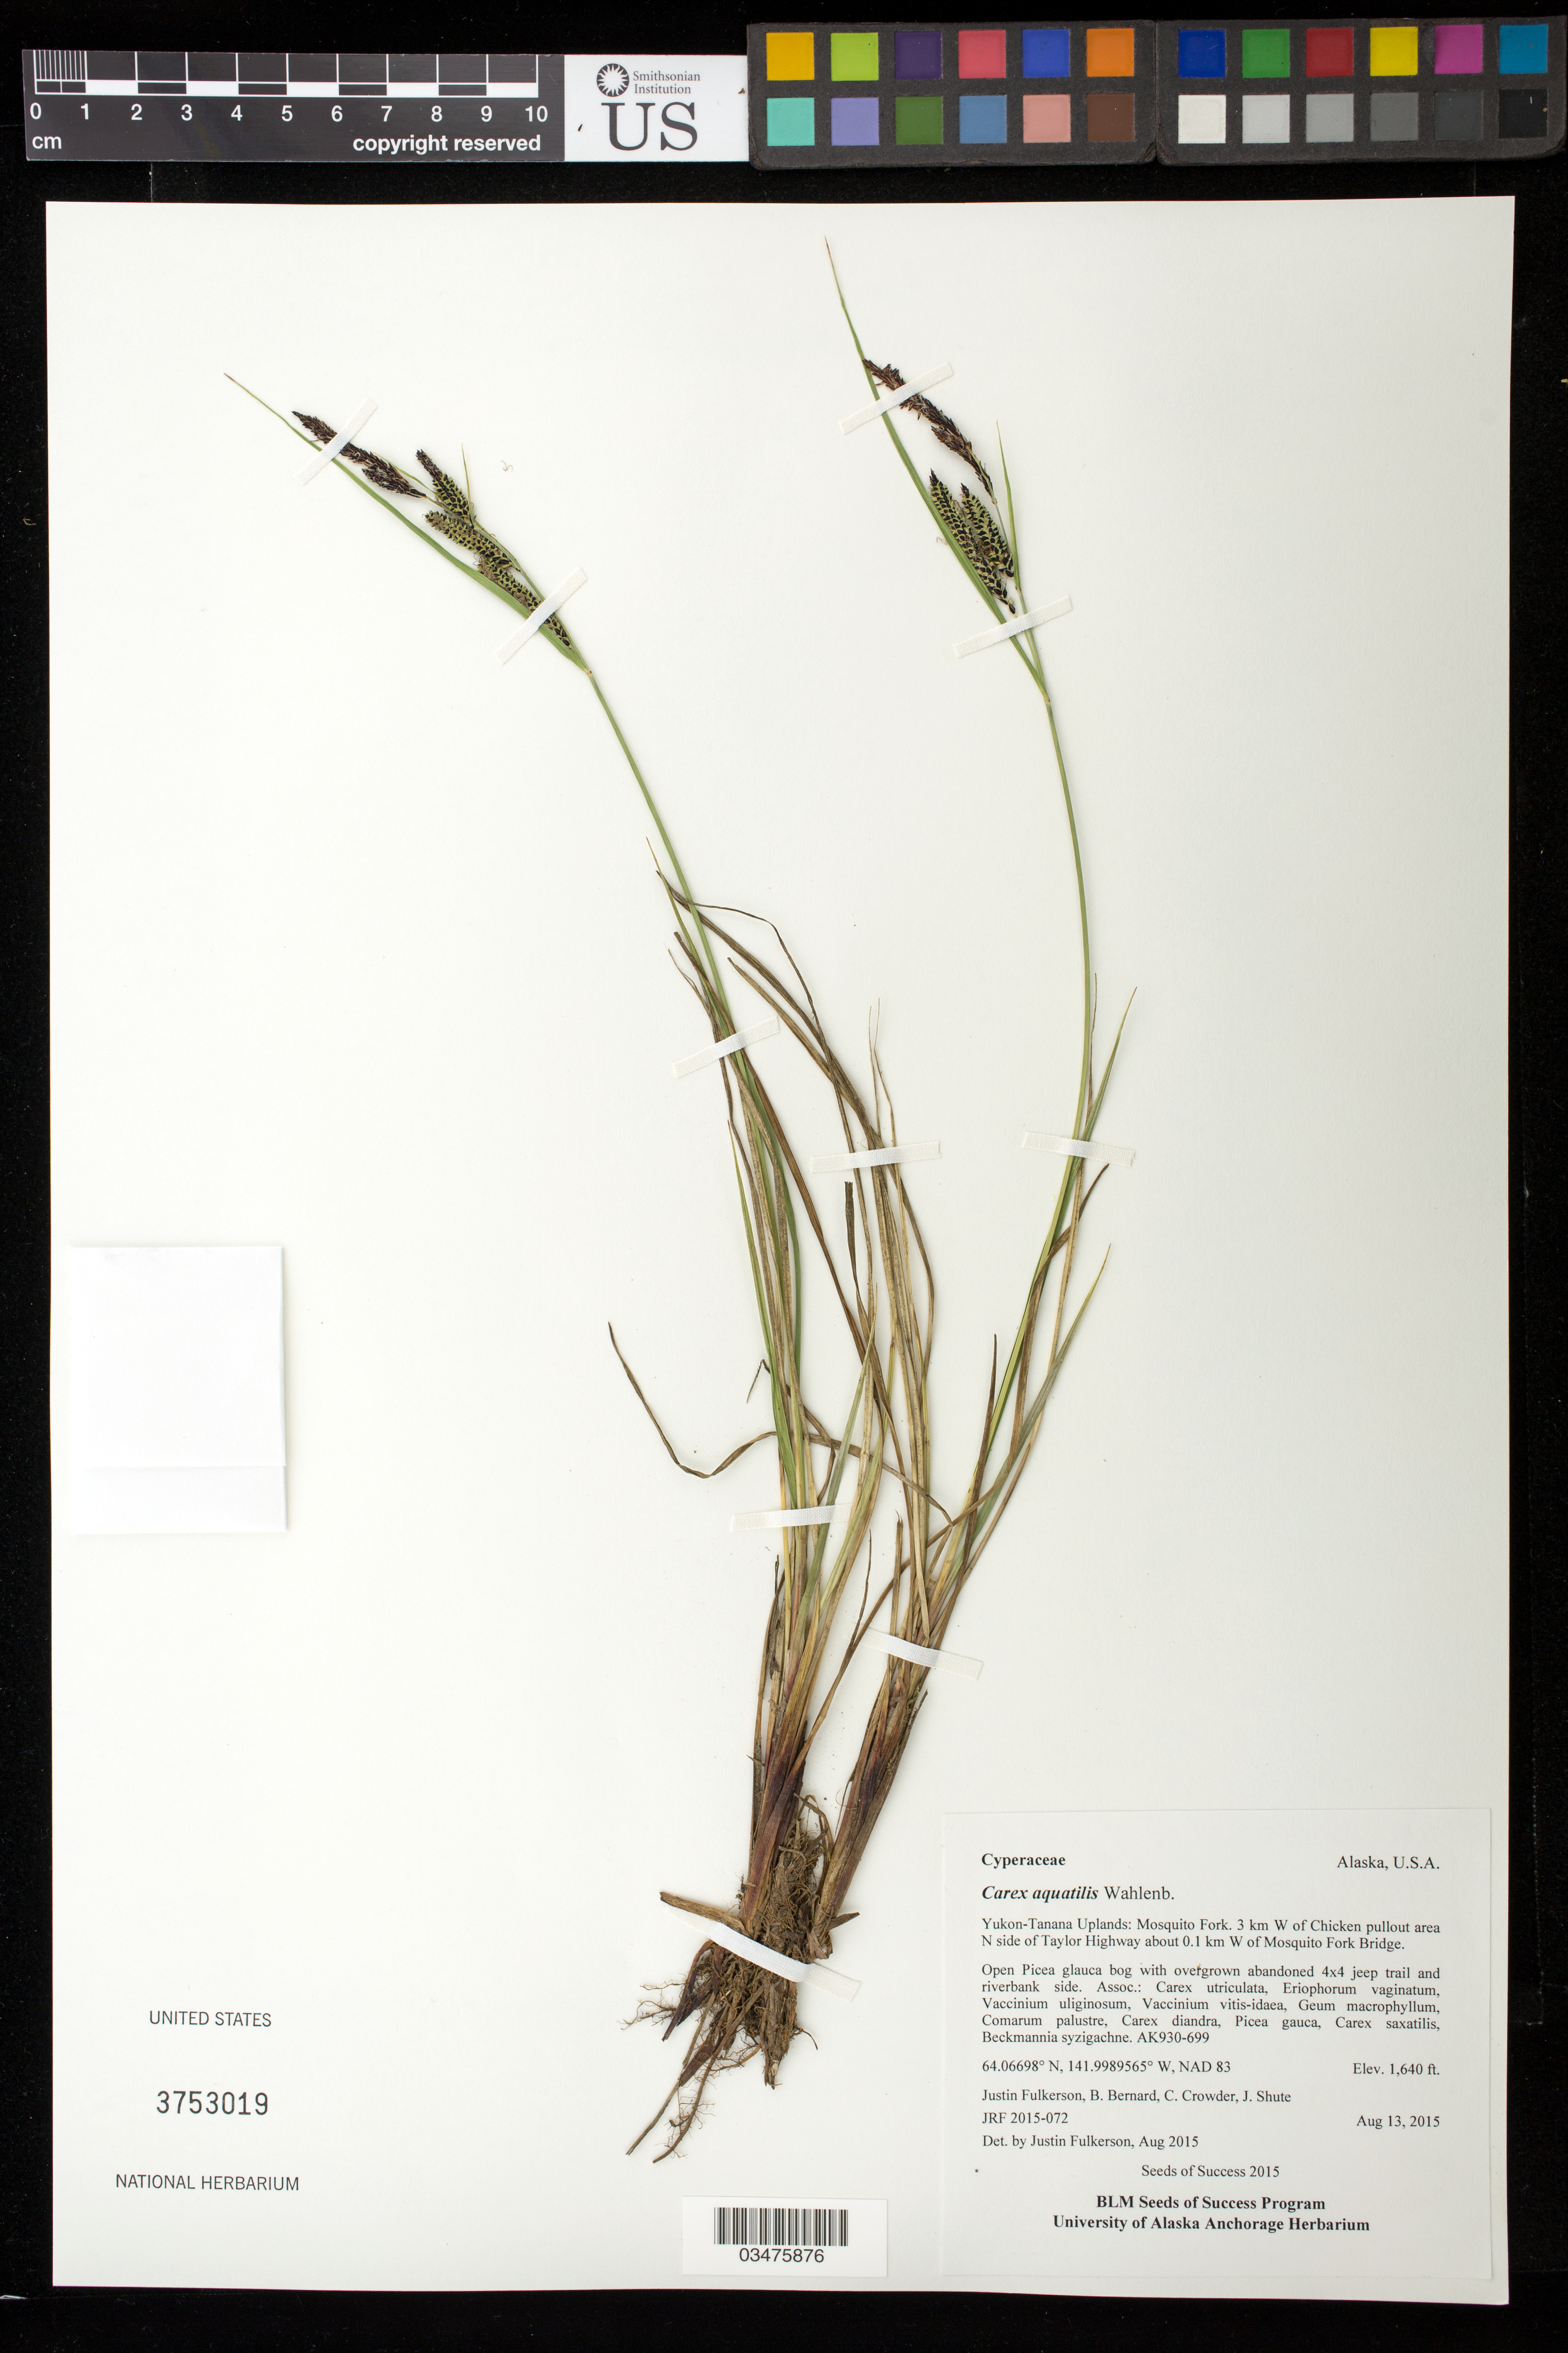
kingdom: Plantae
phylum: Tracheophyta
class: Liliopsida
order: Poales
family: Cyperaceae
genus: Carex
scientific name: Carex aquatilis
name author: Wahlenb.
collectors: J. Fulkerson, C. Crowder, J. Shute & B. Bernard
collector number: AK930-699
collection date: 2015-08-13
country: United States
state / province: Alaska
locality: Yukon-Tanana Uplands, Mosquito Fork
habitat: Open Picea glauca bog with overgrown abandoned 4X4 jeep trail and riverbak side.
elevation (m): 500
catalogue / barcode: US 3753019